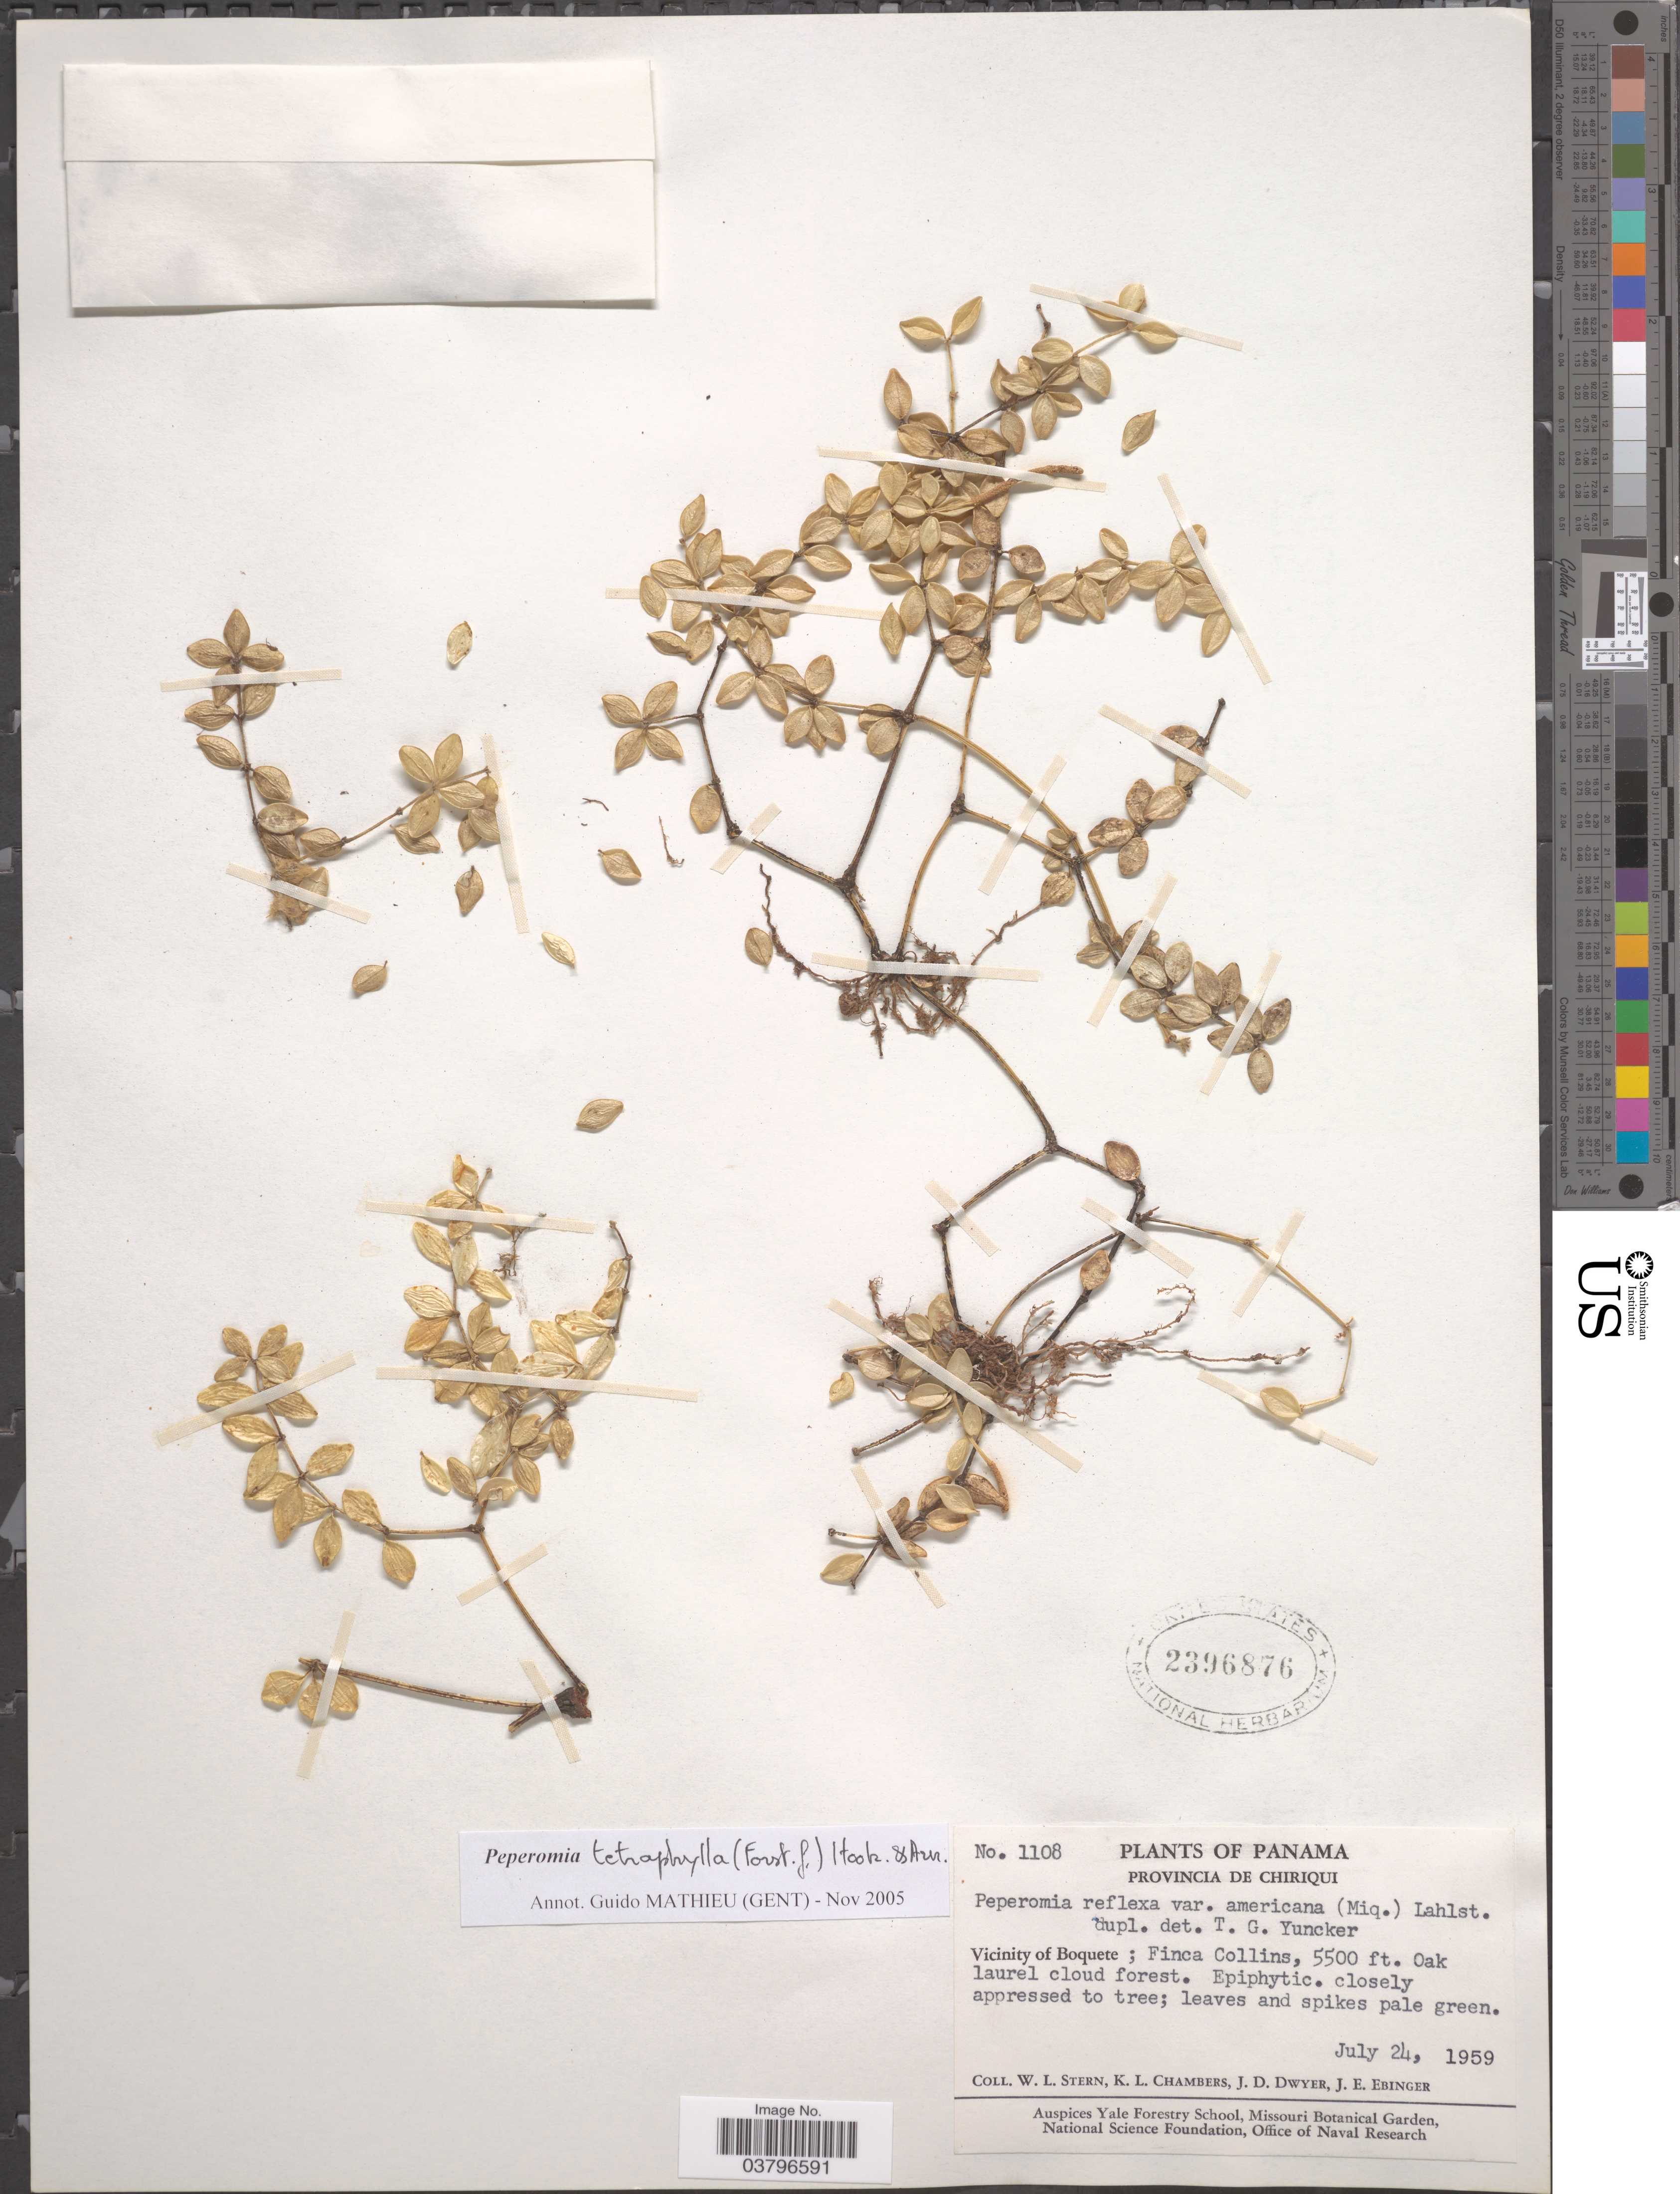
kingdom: Plantae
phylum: Tracheophyta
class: Magnoliopsida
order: Piperales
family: Piperaceae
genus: Peperomia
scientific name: Peperomia tetraphylla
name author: (G. Forst.) Hook. & Arn.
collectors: W. L. Stern, K. Chambers, J. D. Dwyer & J. Ebinger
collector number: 1108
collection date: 1959-07-24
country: Panama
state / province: Chiriqui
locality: Vicinity of Boquete; Finca Collins.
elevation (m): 1676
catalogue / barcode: US 2396876